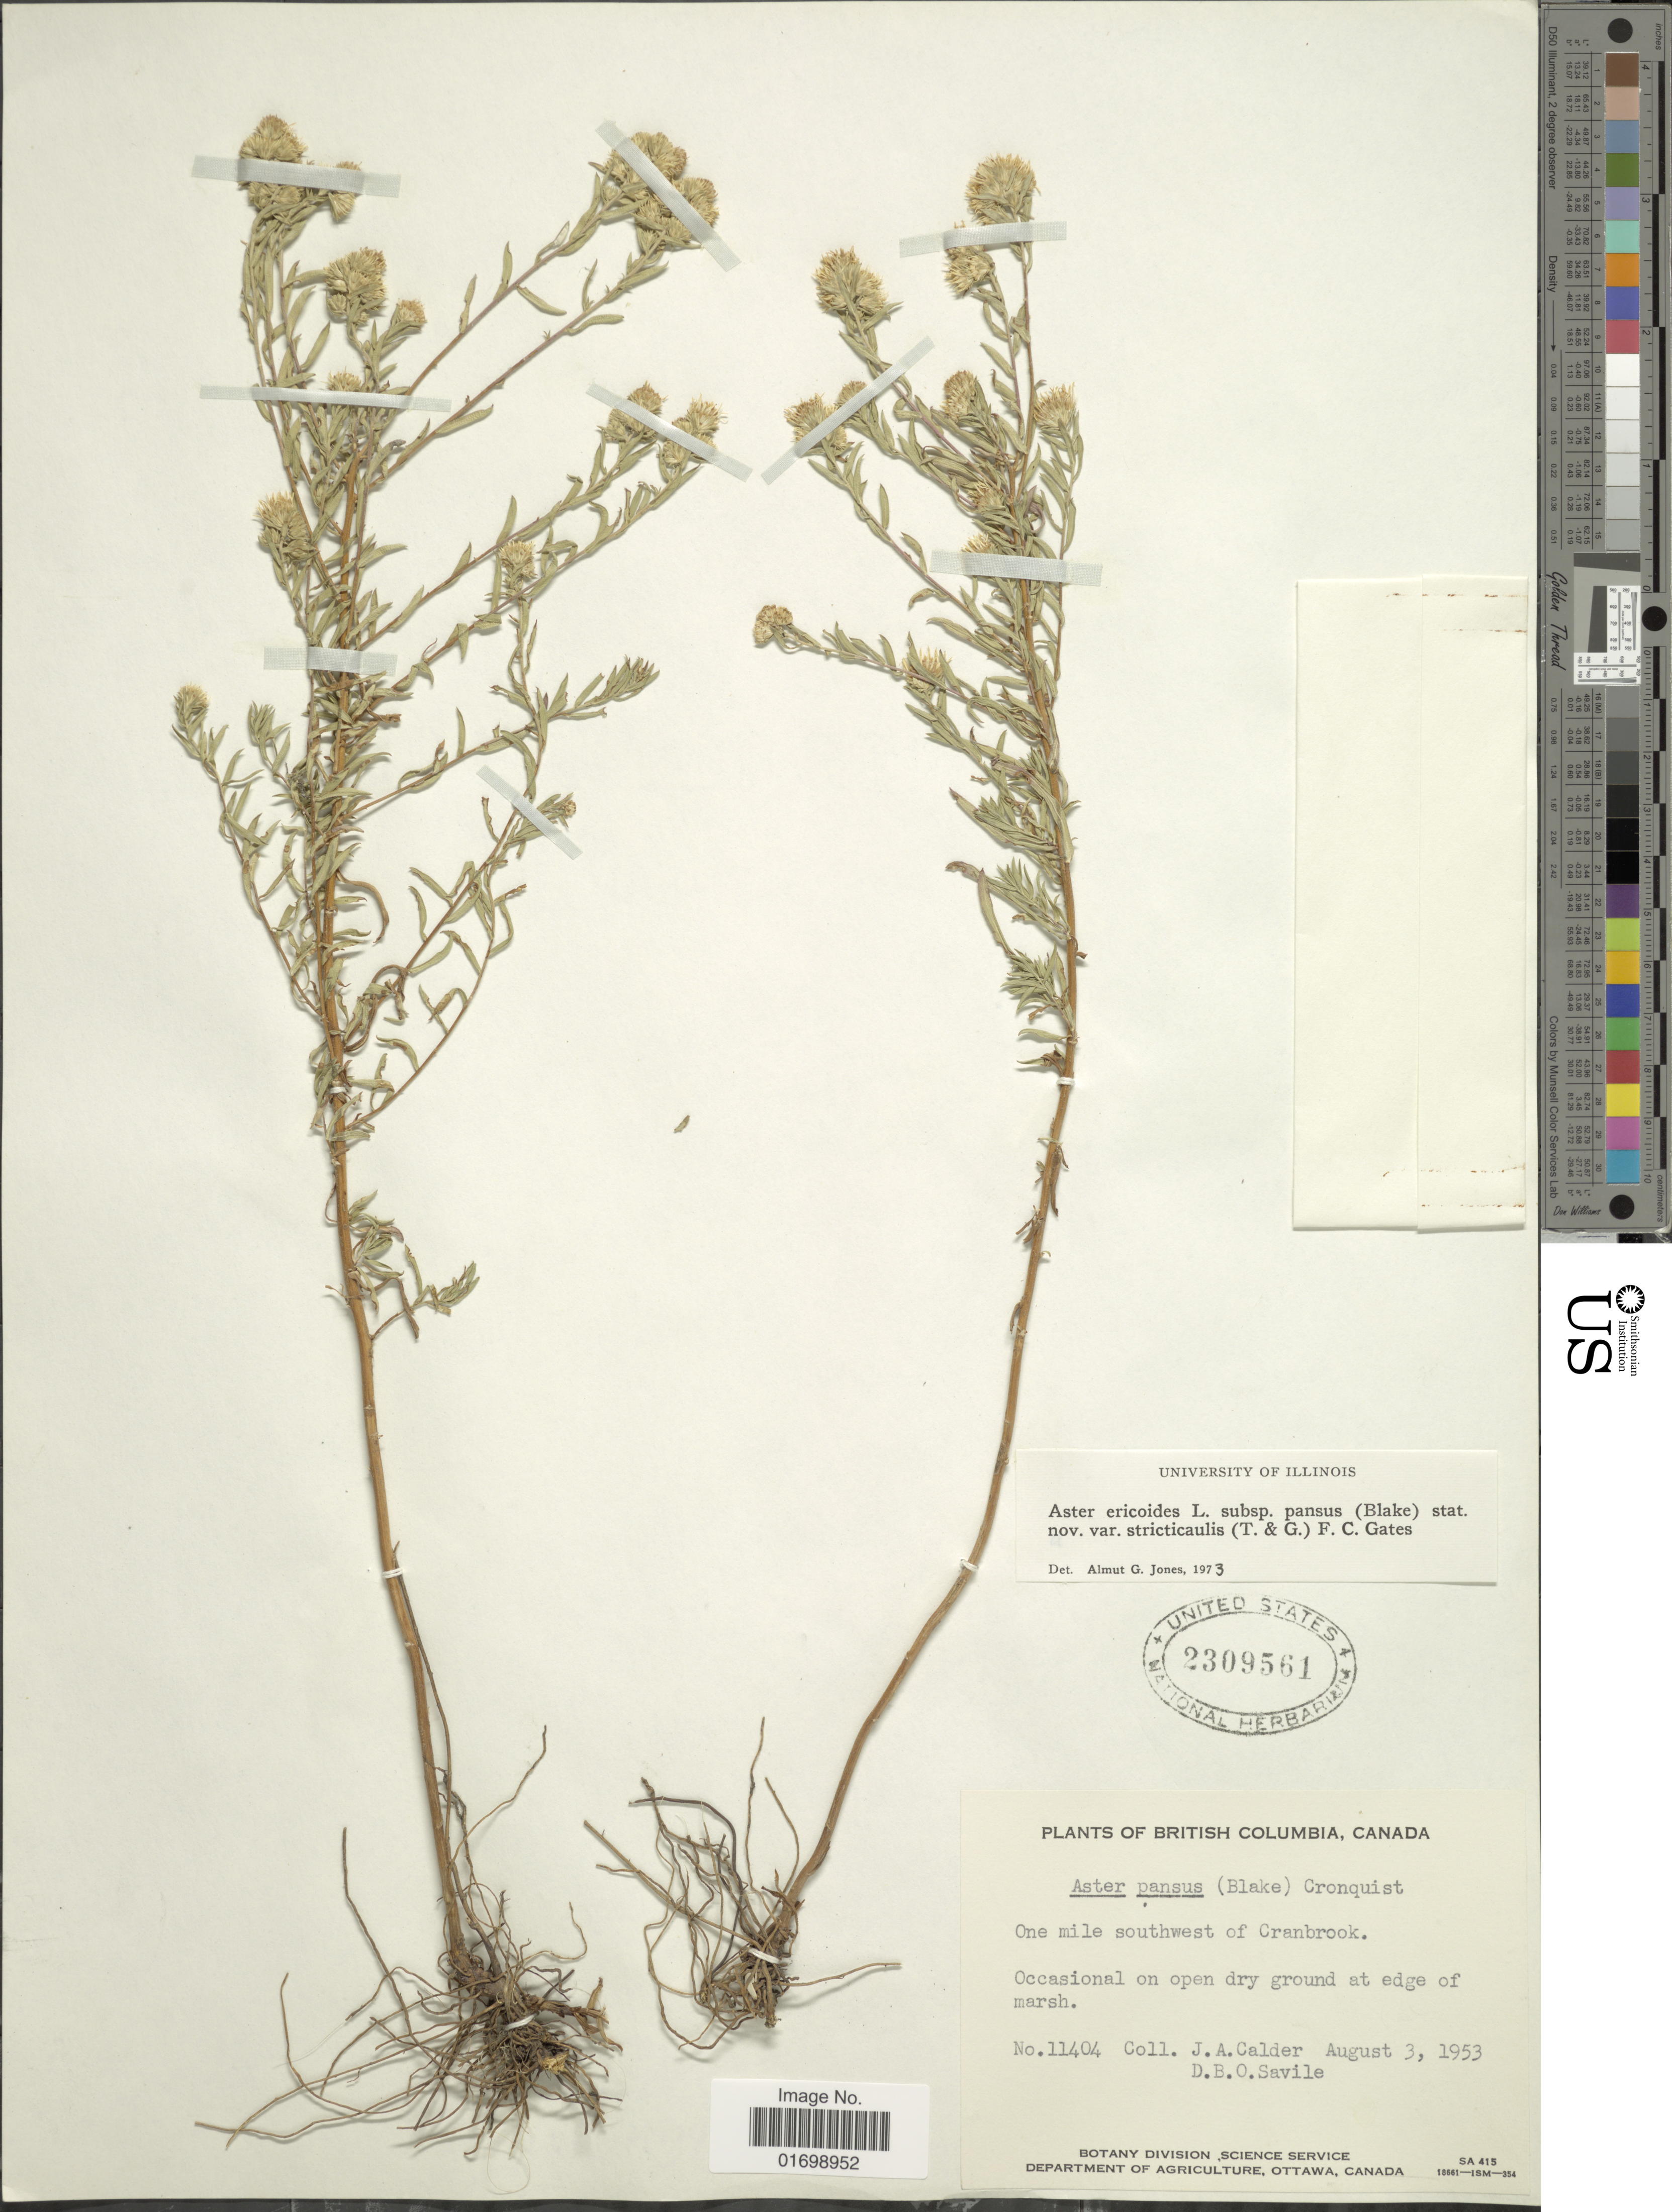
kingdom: Plantae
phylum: Tracheophyta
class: Magnoliopsida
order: Asterales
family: Asteraceae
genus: Symphyotrichum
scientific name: Symphyotrichum ericoides var. pansum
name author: (S.F. Blake) G.L. Nesom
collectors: J. A. Calder & D. Savile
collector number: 11404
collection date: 1953-08-03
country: Canada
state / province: British Columbia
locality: One mile southwest of Cranbrook, occasional on open dry ground at edge of marsh.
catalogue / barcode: US 2309561